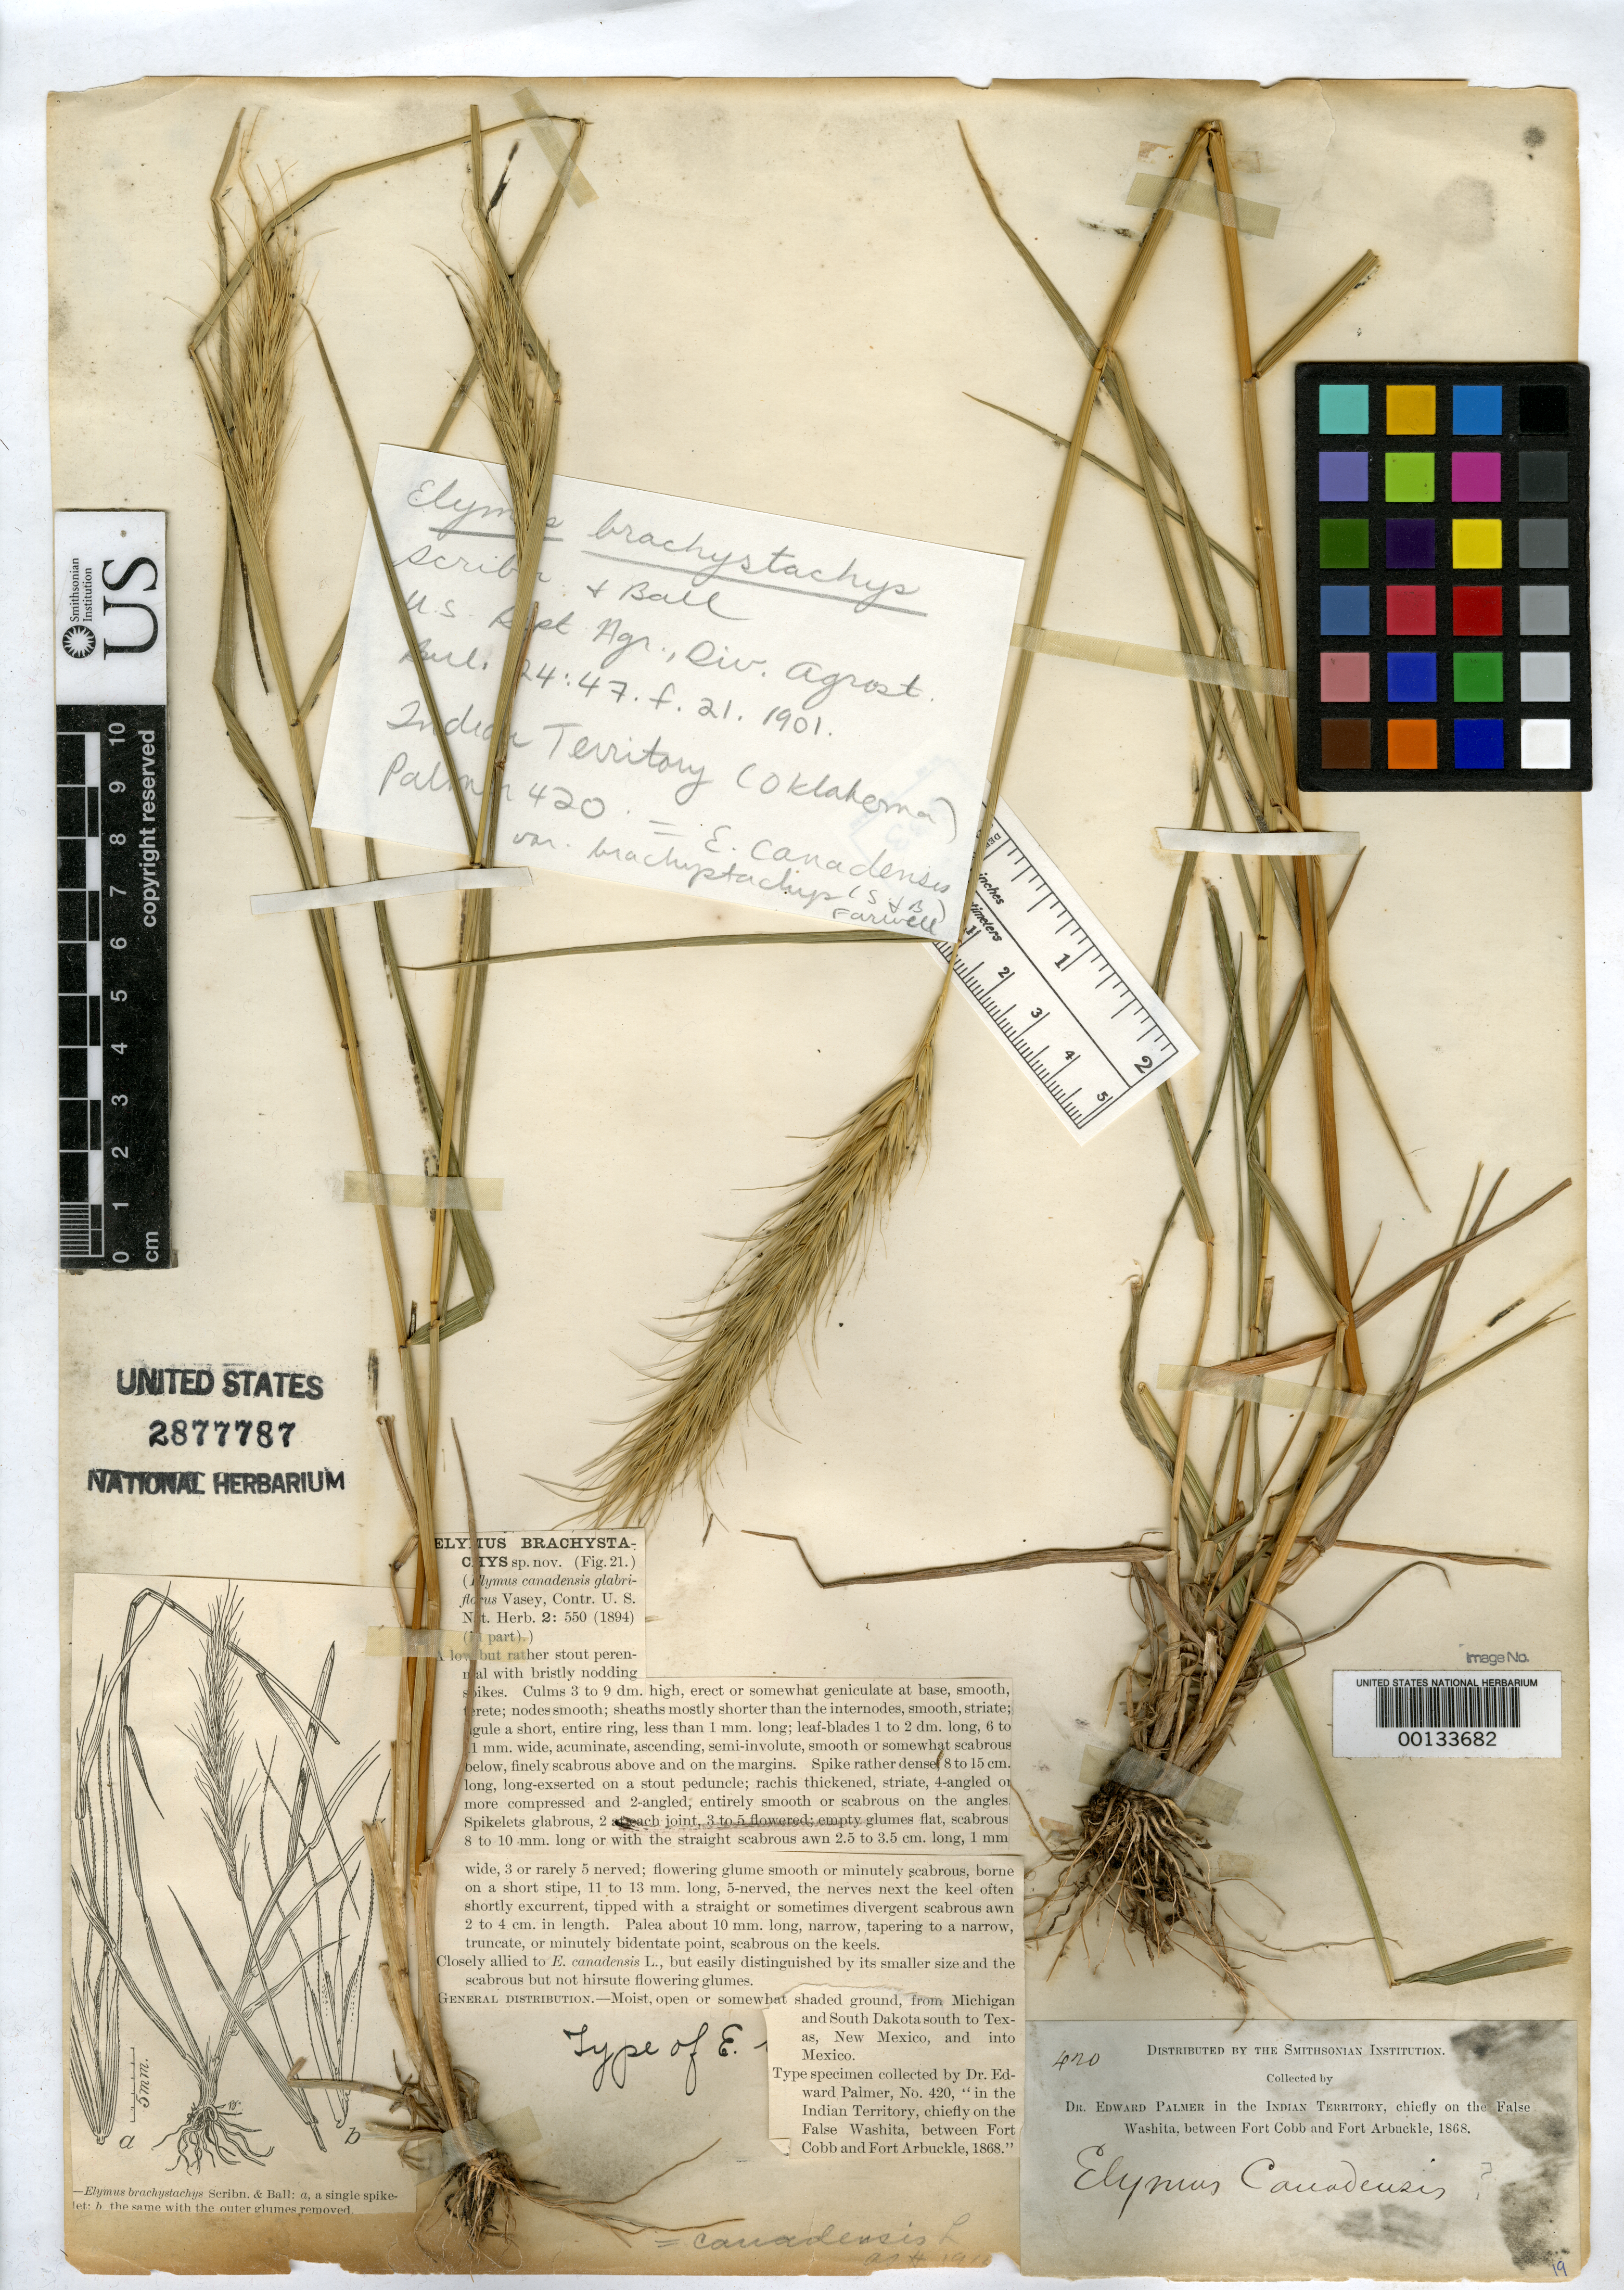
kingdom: Plantae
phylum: Tracheophyta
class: Liliopsida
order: Poales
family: Poaceae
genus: Elymus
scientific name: Elymus brachystachys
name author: Scribn. & C.R. Ball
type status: Type Collection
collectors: E. Palmer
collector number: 420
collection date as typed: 1868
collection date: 1868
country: United States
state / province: Oklahoma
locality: False Washita, between Fort Cobb & Fort Arbuckle.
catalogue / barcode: US 2877787